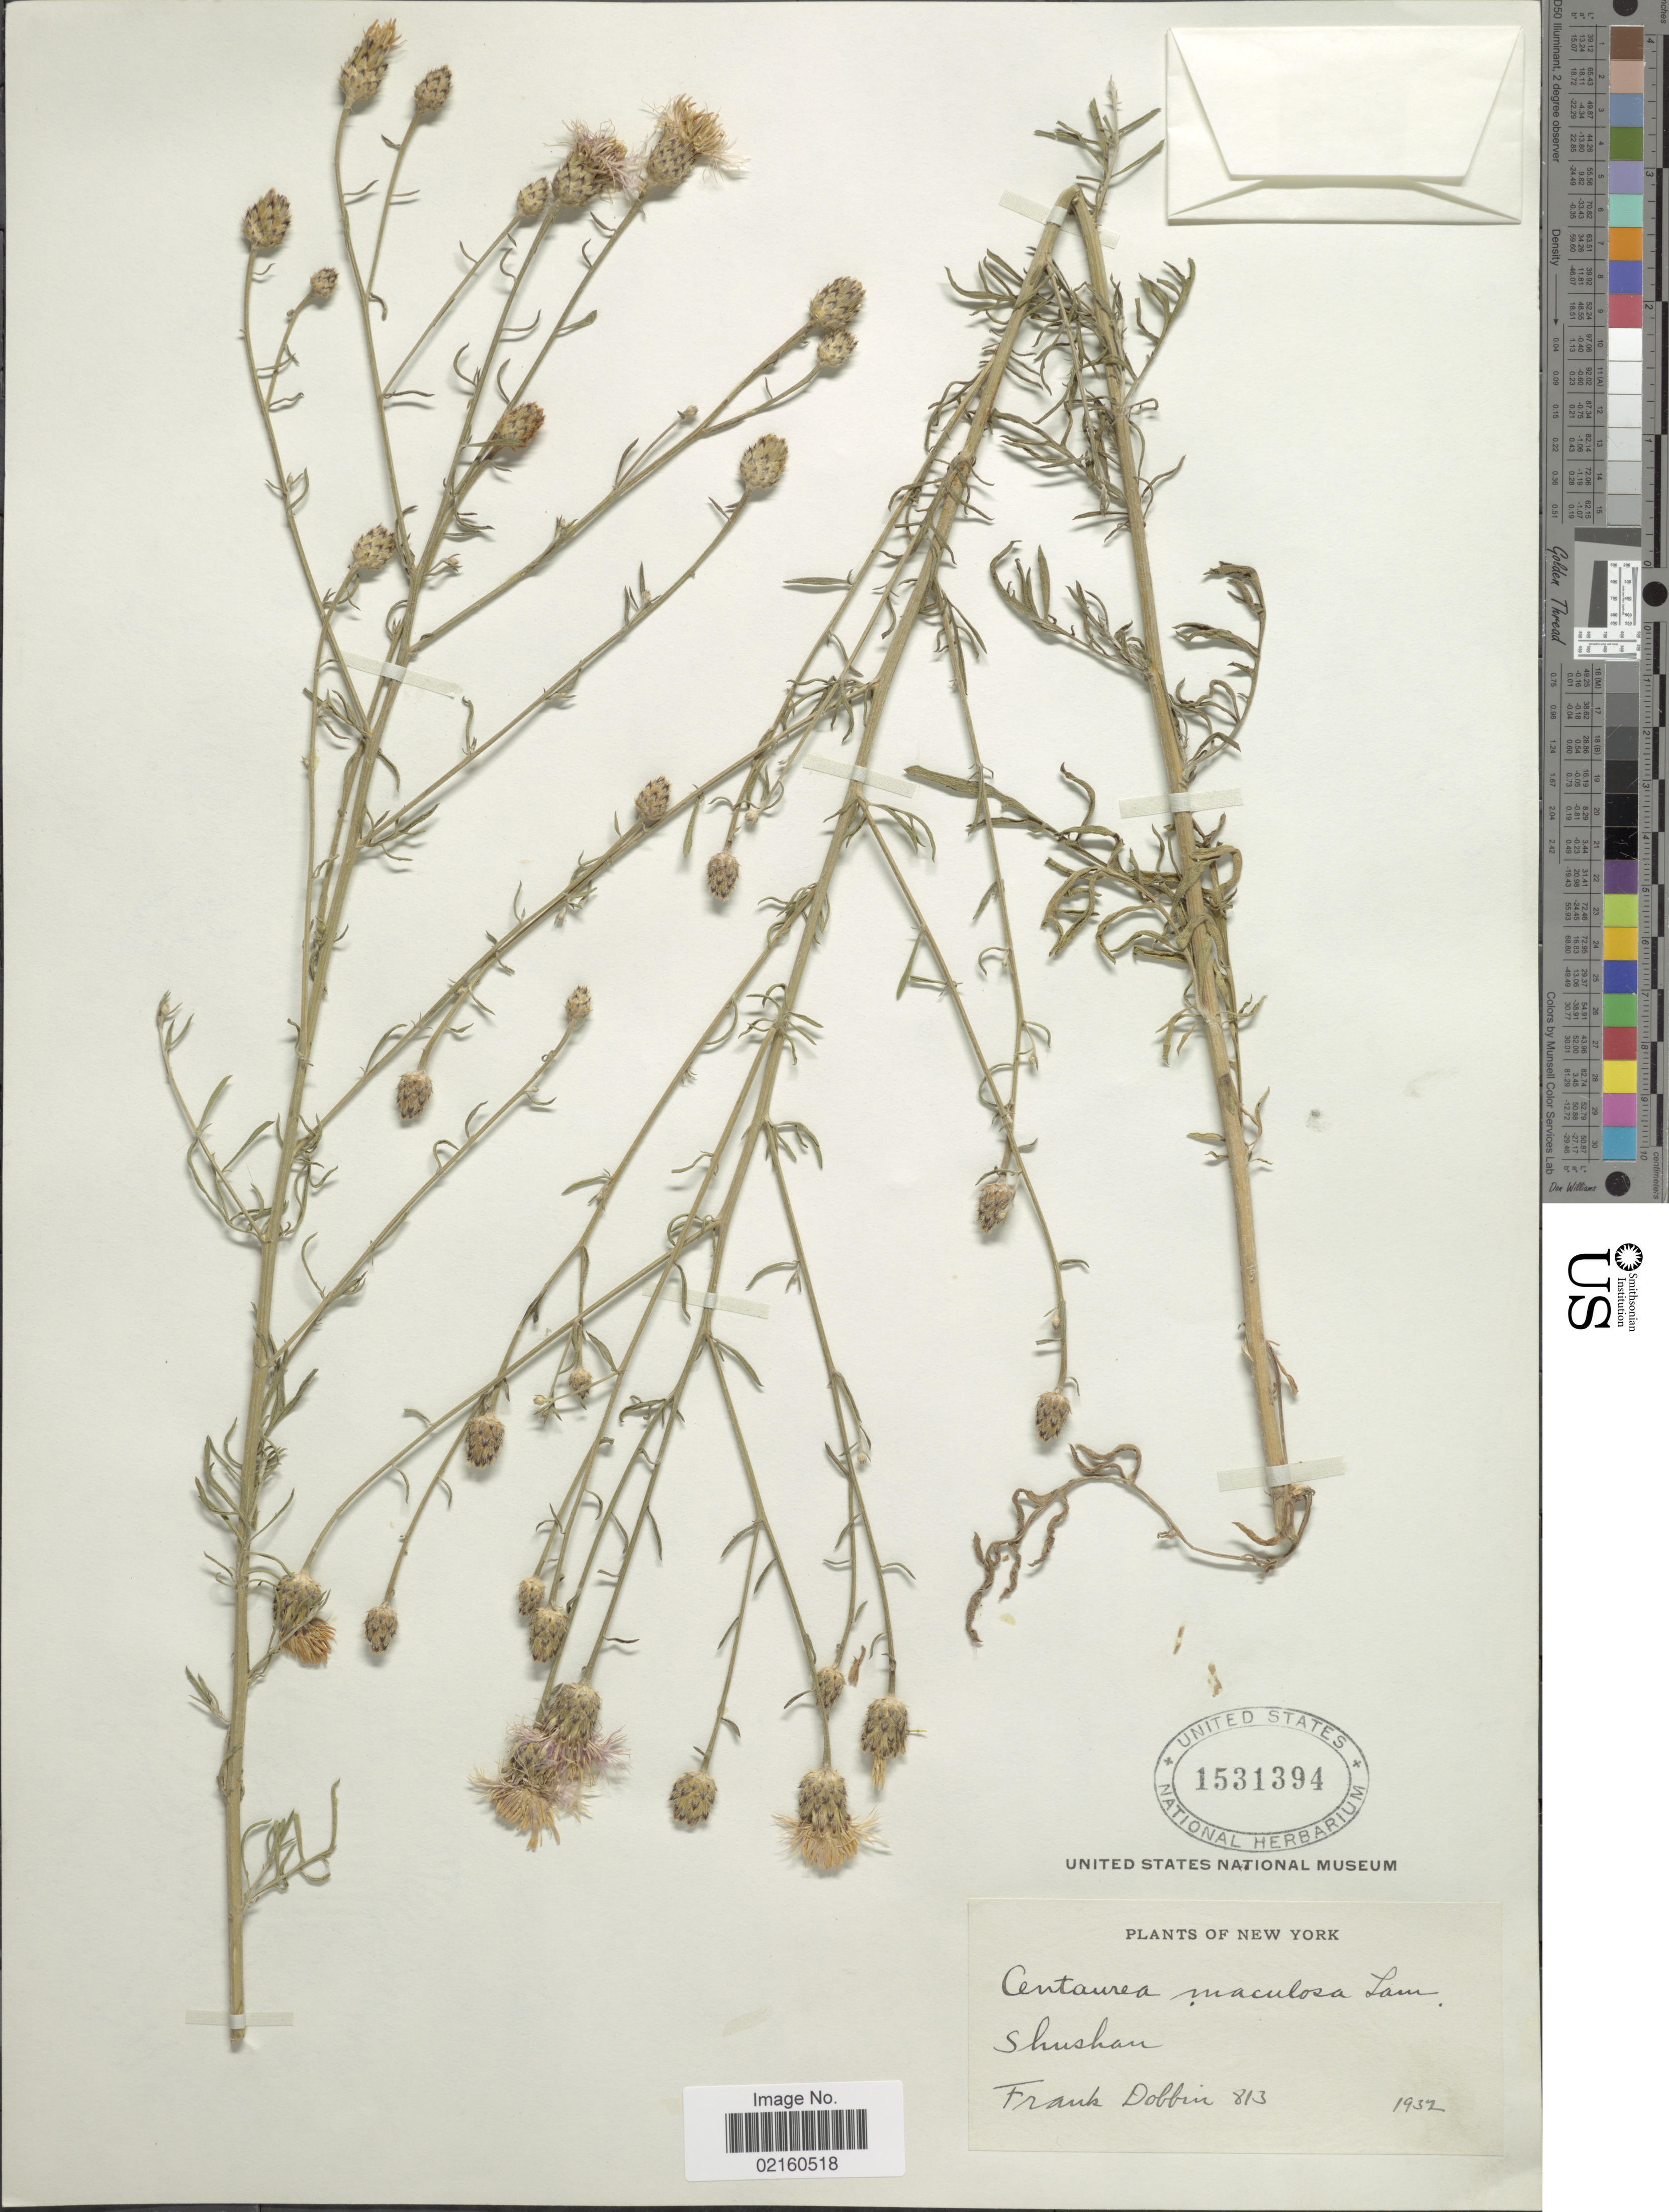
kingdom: Plantae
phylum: Tracheophyta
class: Magnoliopsida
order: Asterales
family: Asteraceae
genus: Centaurea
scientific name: Centaurea stoebe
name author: L.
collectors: F. Dobbin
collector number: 813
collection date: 1932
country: United States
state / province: New York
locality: Shushan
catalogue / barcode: US 1531394